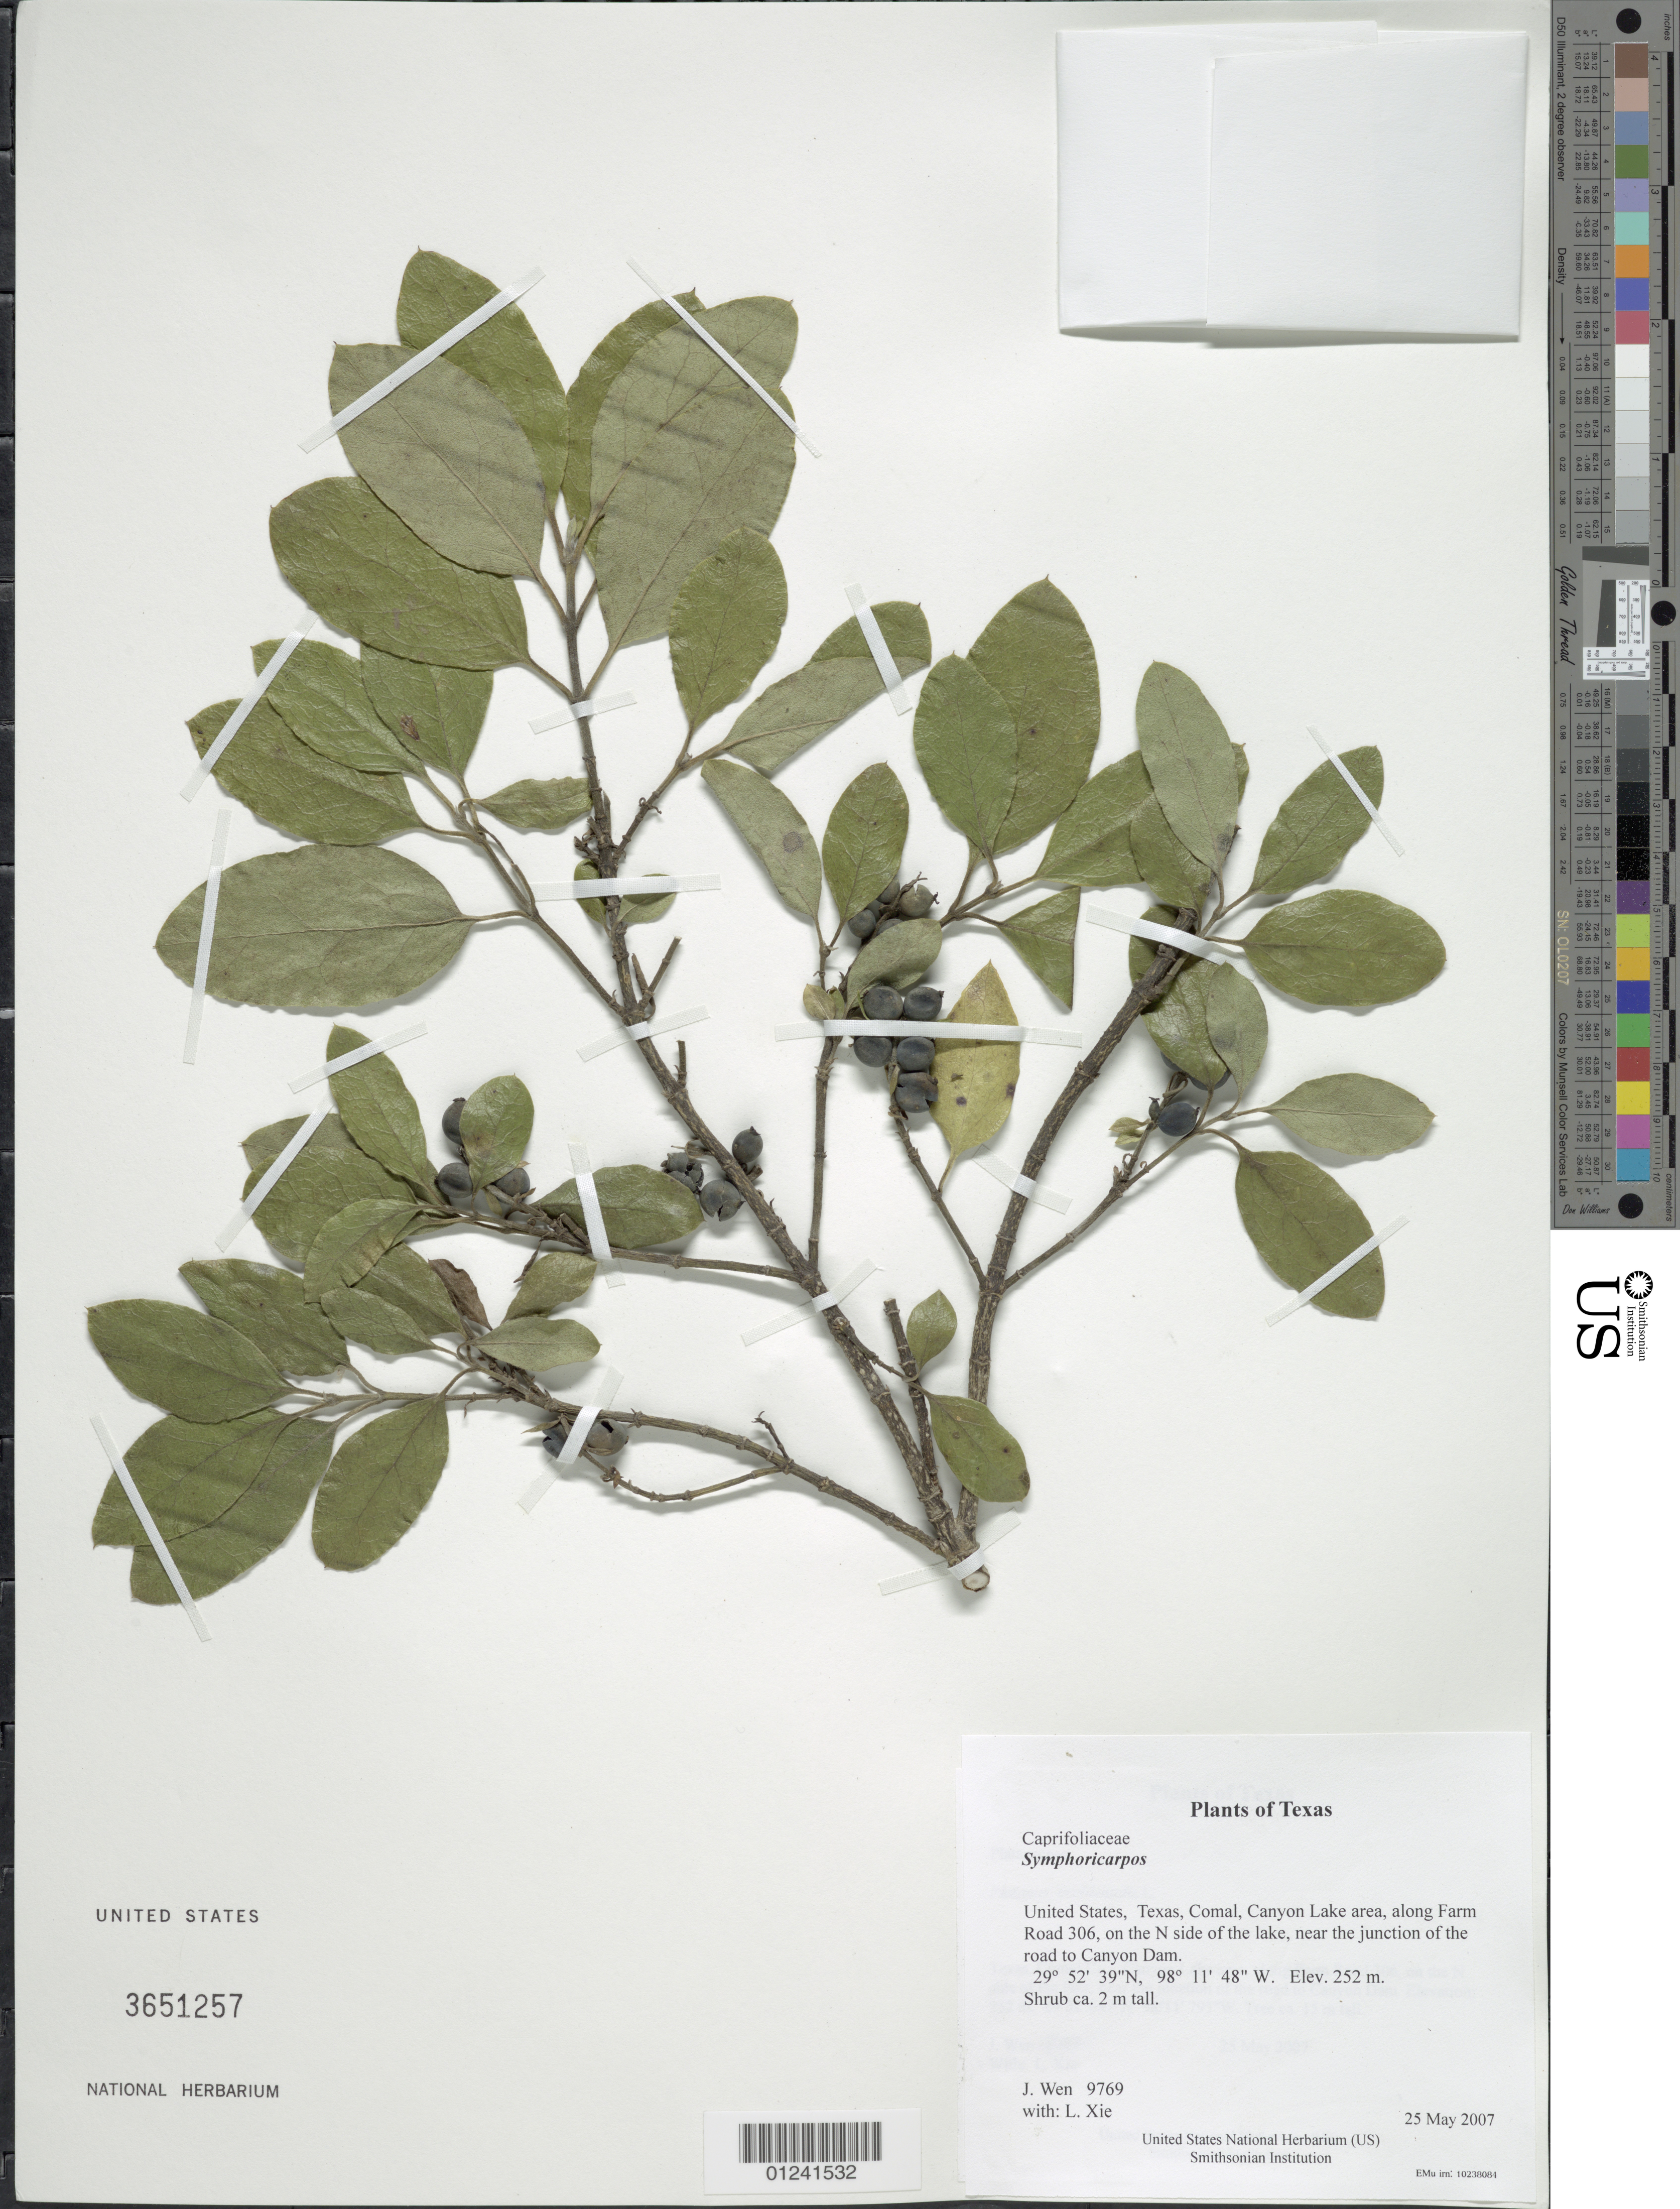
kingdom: Plantae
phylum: Tracheophyta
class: Magnoliopsida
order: Dipsacales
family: Caprifoliaceae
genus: Symphoricarpos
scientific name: Symphoricarpos sp.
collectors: J. Wen & L. Xie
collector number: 9769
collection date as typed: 25 May 2007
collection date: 2007-05-25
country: United States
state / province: Texas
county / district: Comal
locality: Canyon Lake area, along Farm Road 306, on the N side of the lake, near the junction of the road to Canyon Dam.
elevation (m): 252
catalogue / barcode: US 3651257